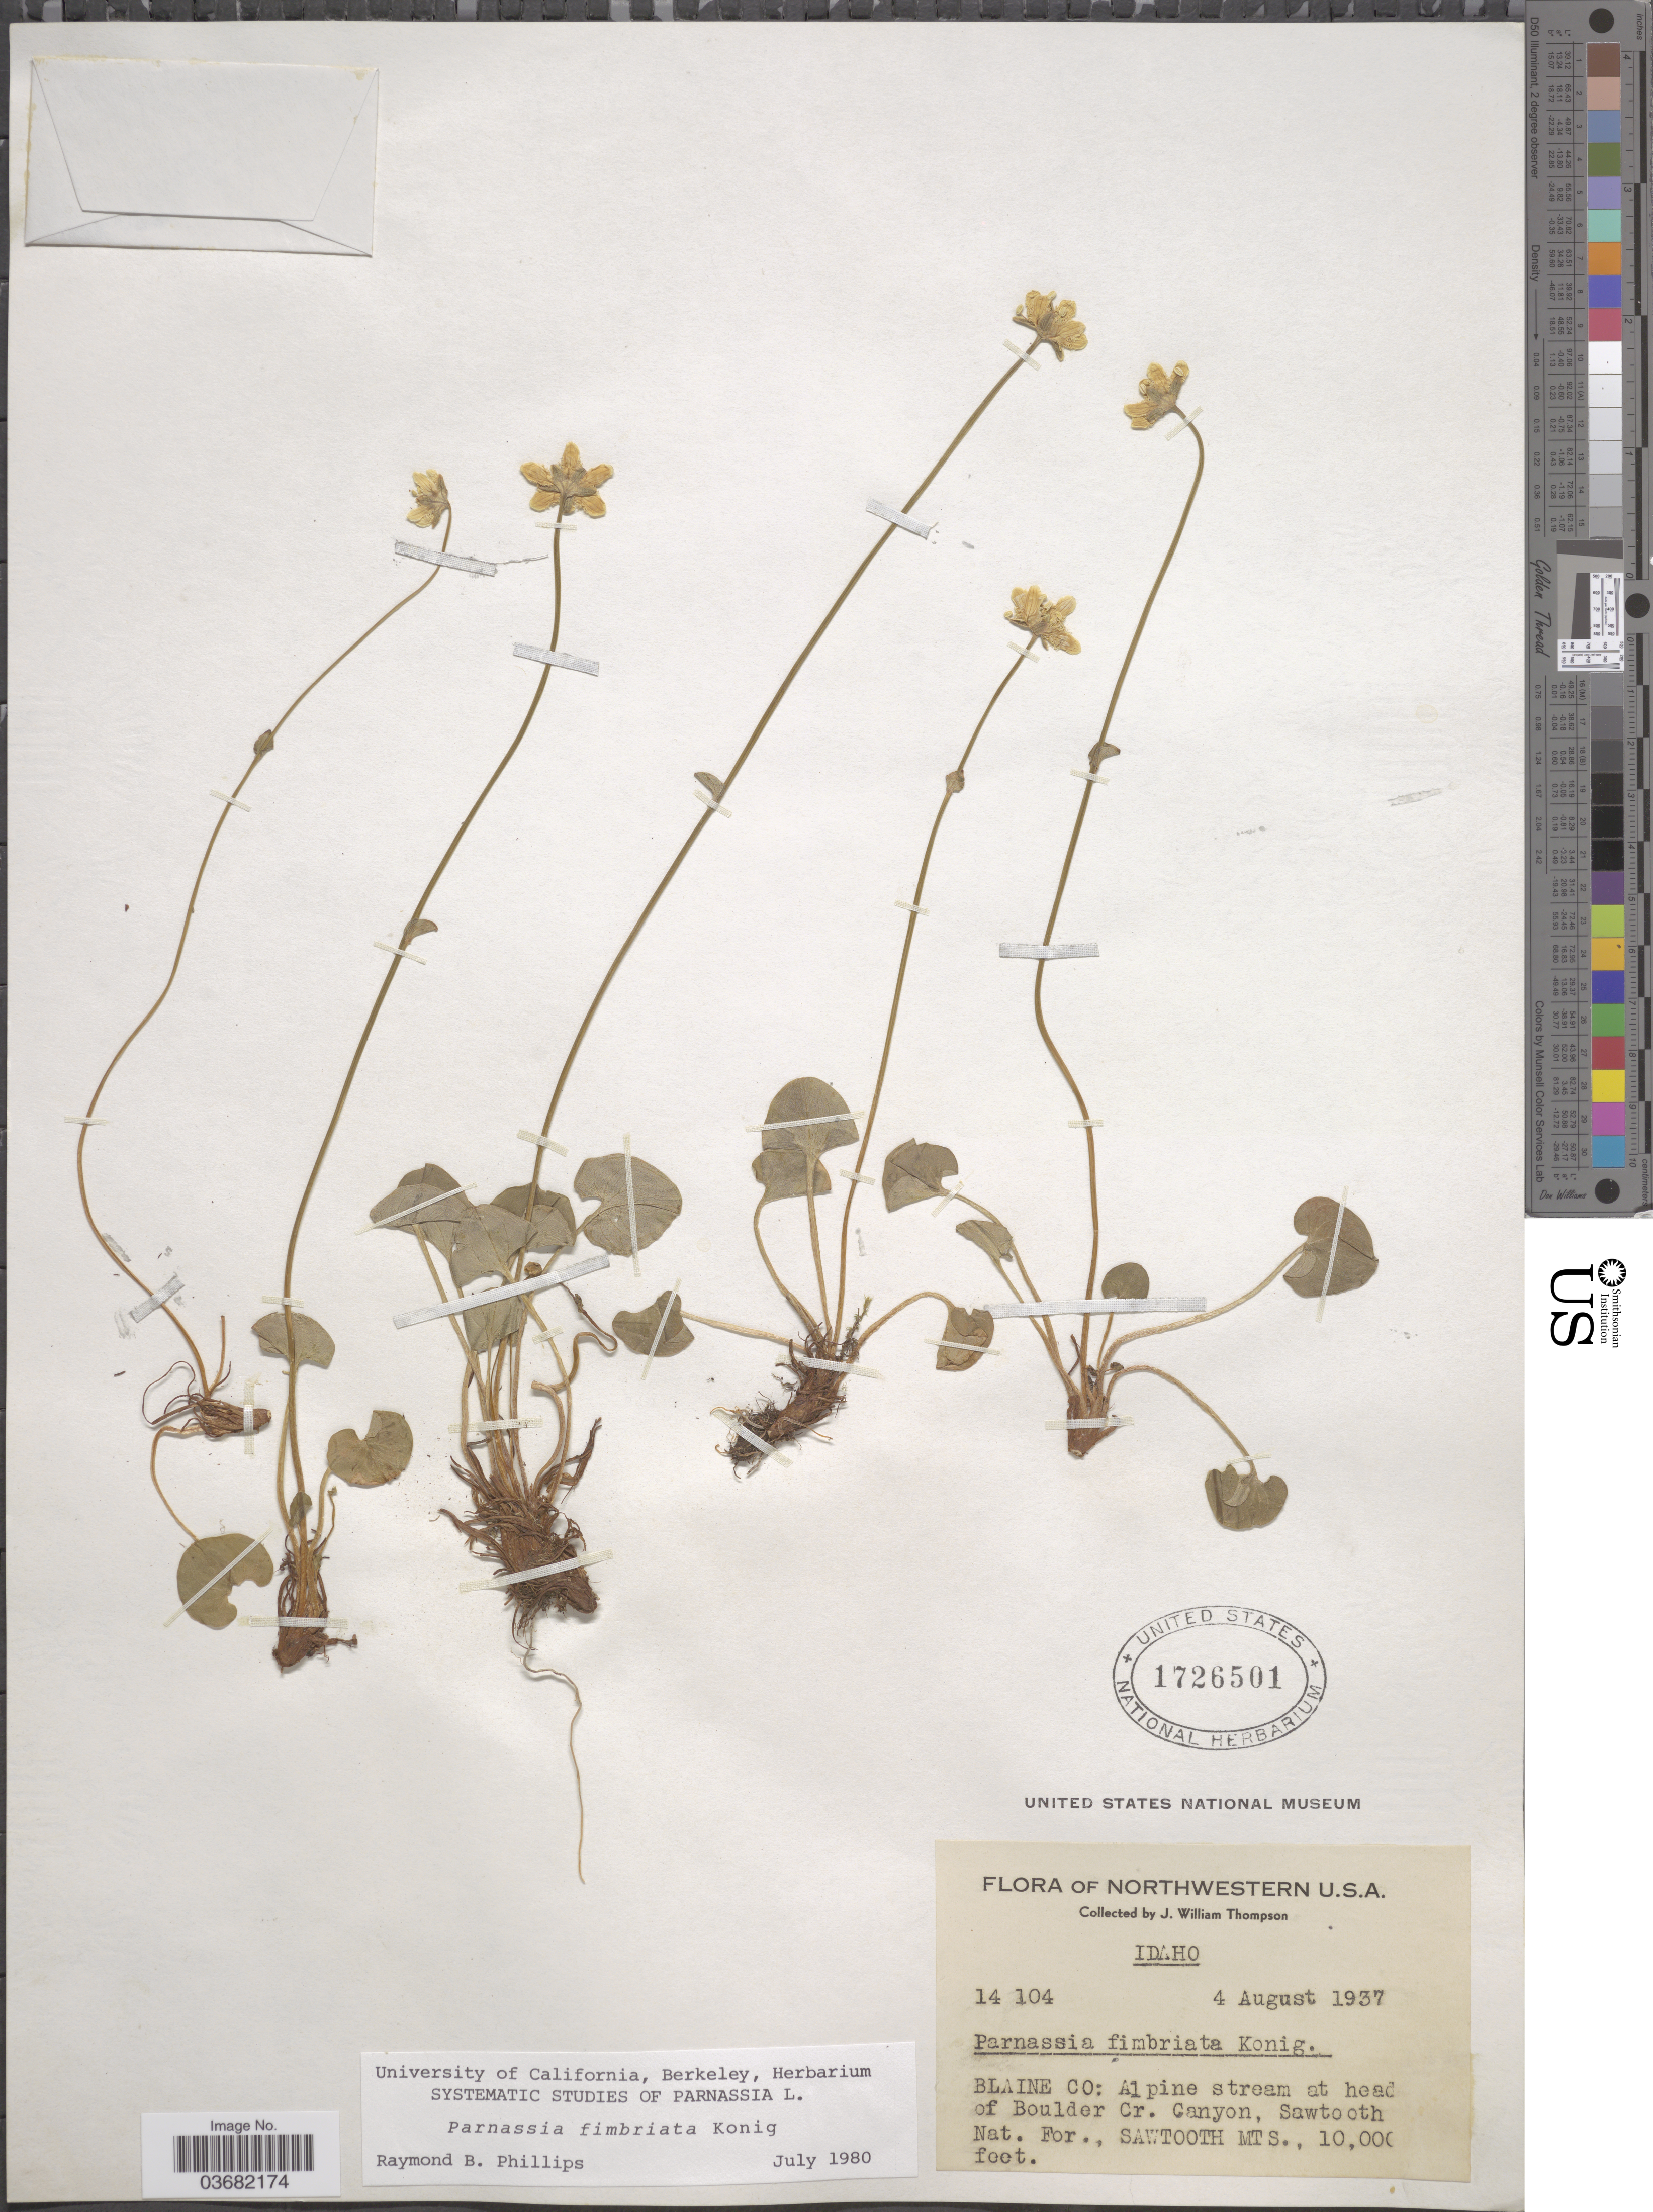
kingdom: Plantae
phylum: Tracheophyta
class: Magnoliopsida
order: Celastrales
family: Parnassiaceae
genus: Parnassia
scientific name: Parnassia fimbriata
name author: K.D. Koenig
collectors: J. W. Thompson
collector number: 14104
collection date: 1937-08-04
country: United States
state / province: Idaho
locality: Northwestern U.S.A. Blaine Co: Alpine stream at head of Boulder Cr. Canyon, Sawtooth Nat. For., Sawtooth Mts.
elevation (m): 3048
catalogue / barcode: US 1726501